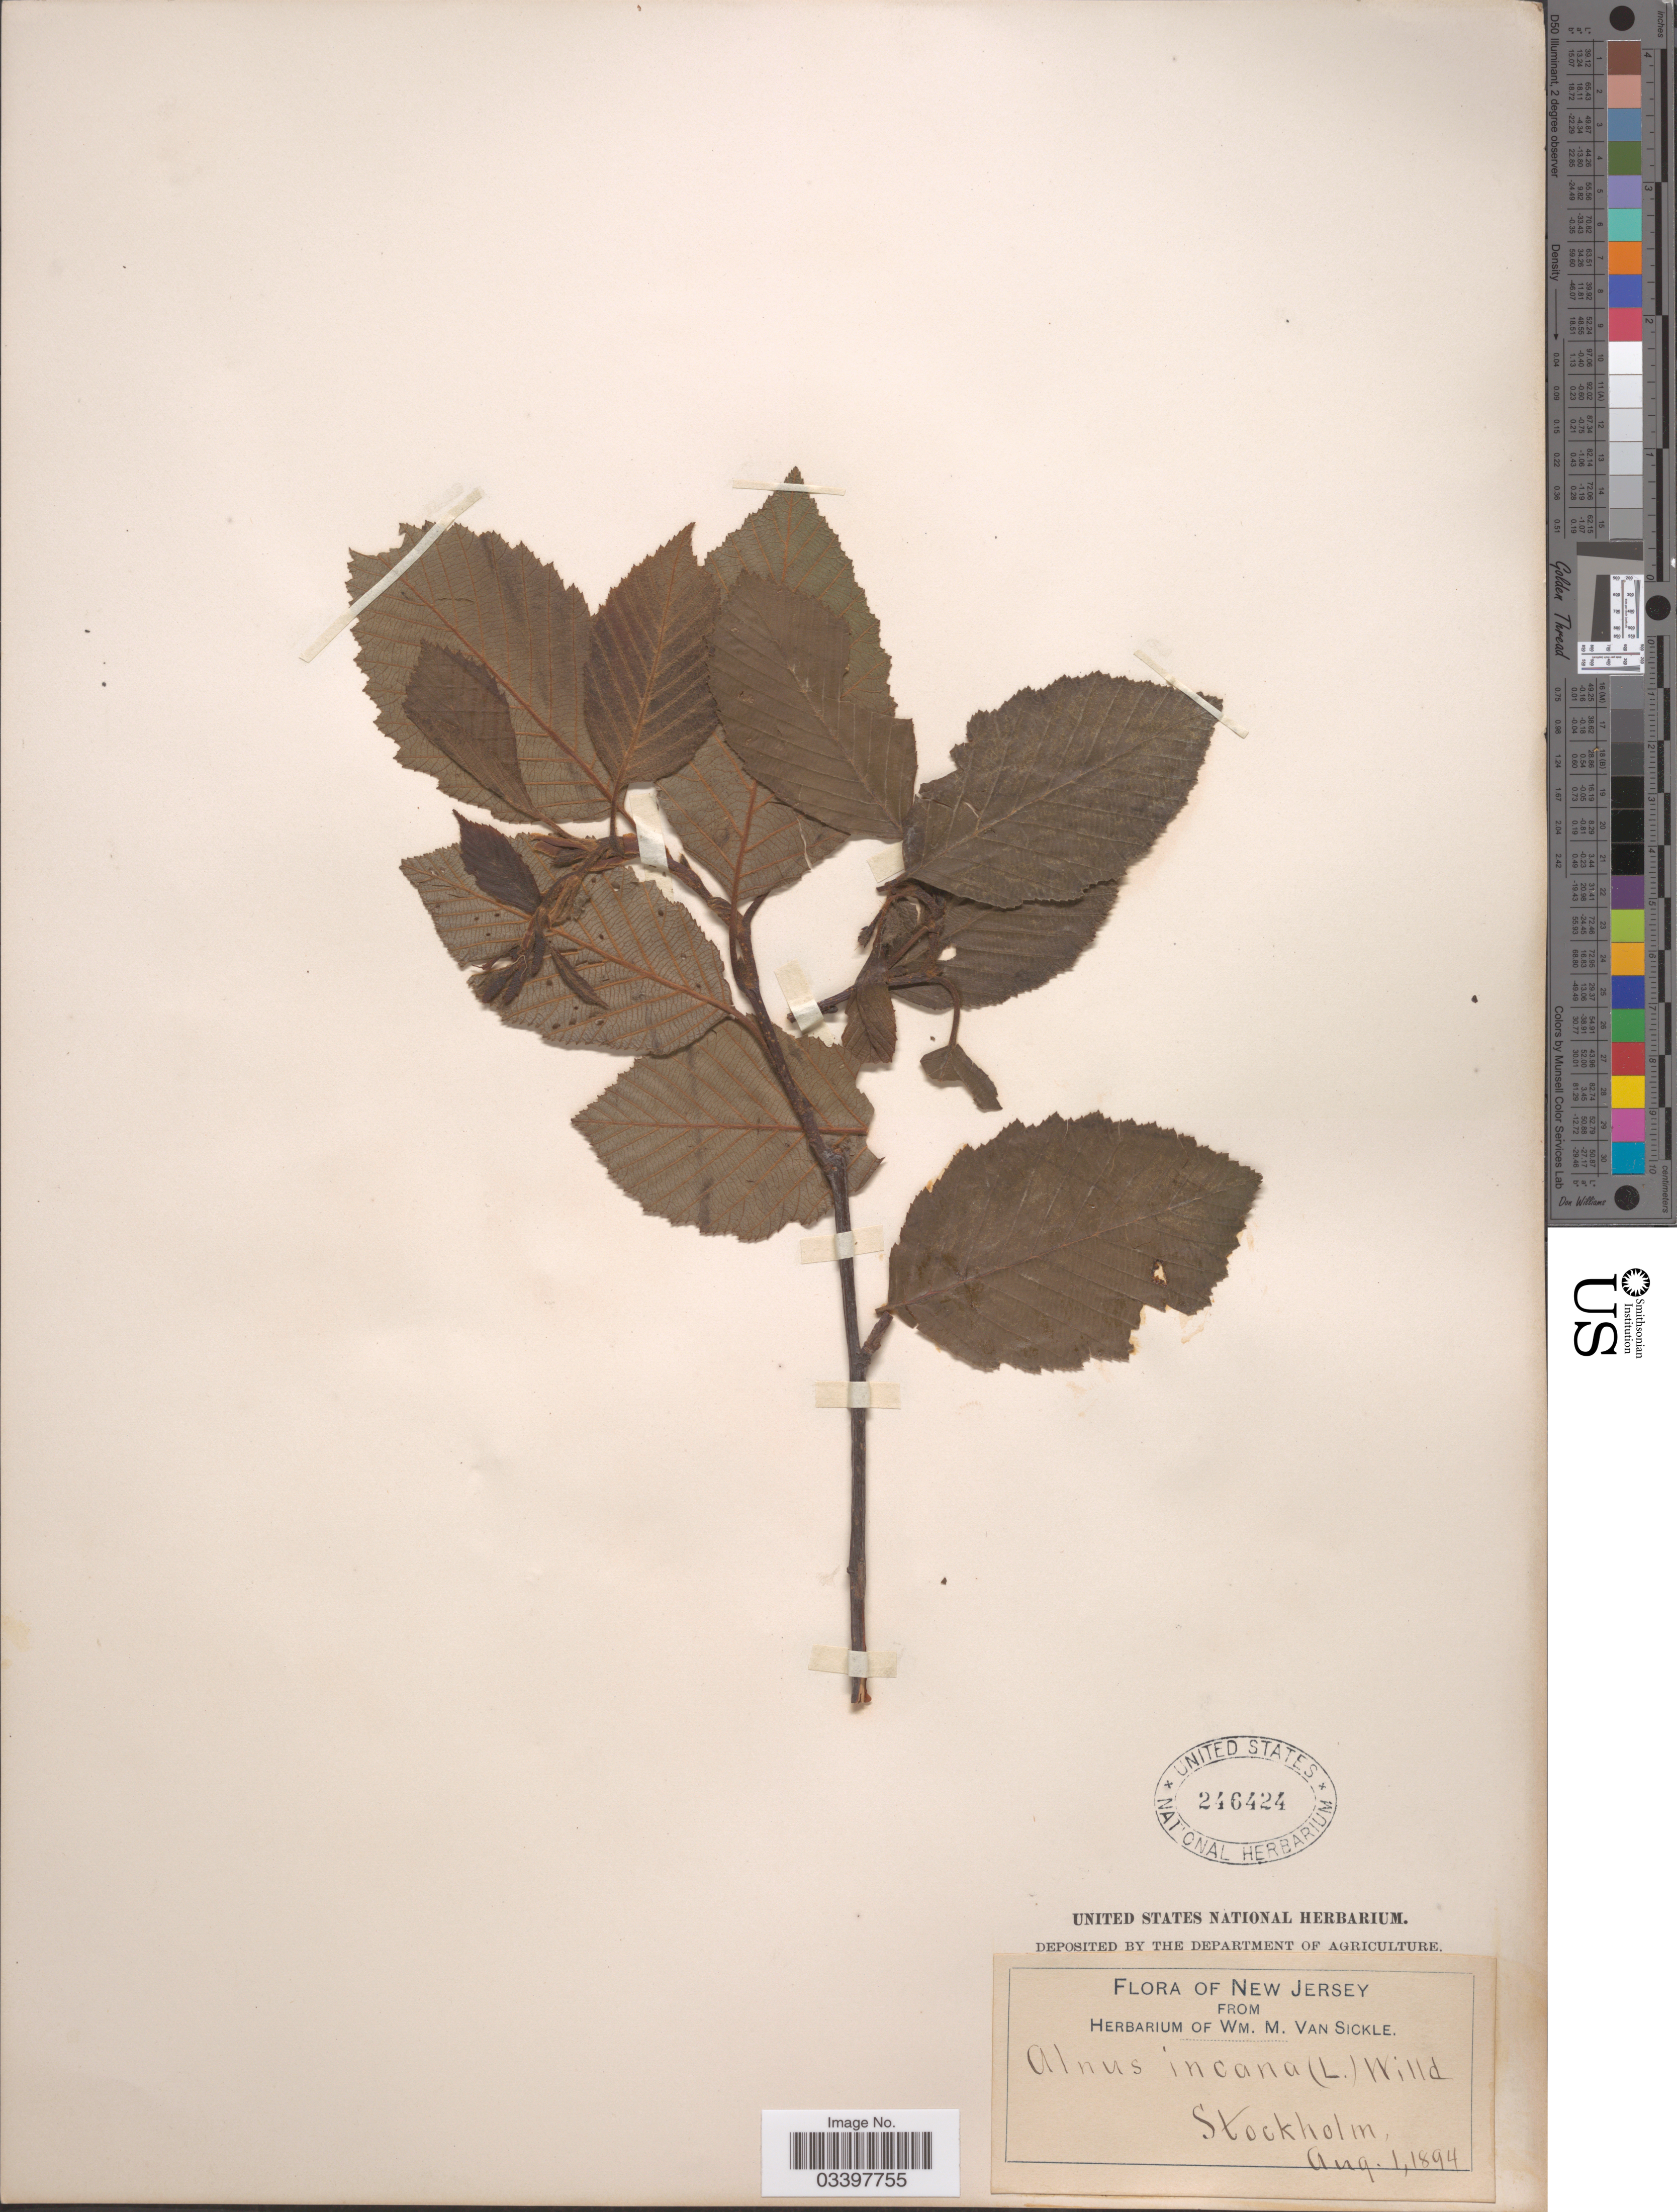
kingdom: Plantae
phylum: Tracheophyta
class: Magnoliopsida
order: Fagales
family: Betulaceae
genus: Alnus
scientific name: Alnus incana subsp. rugosa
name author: (Du Roi) R.T. Clausen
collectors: ex herb. Wm. M. Van Sickle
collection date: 1894-08-01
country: United States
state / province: New Jersey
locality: Stockholm.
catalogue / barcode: US 246424